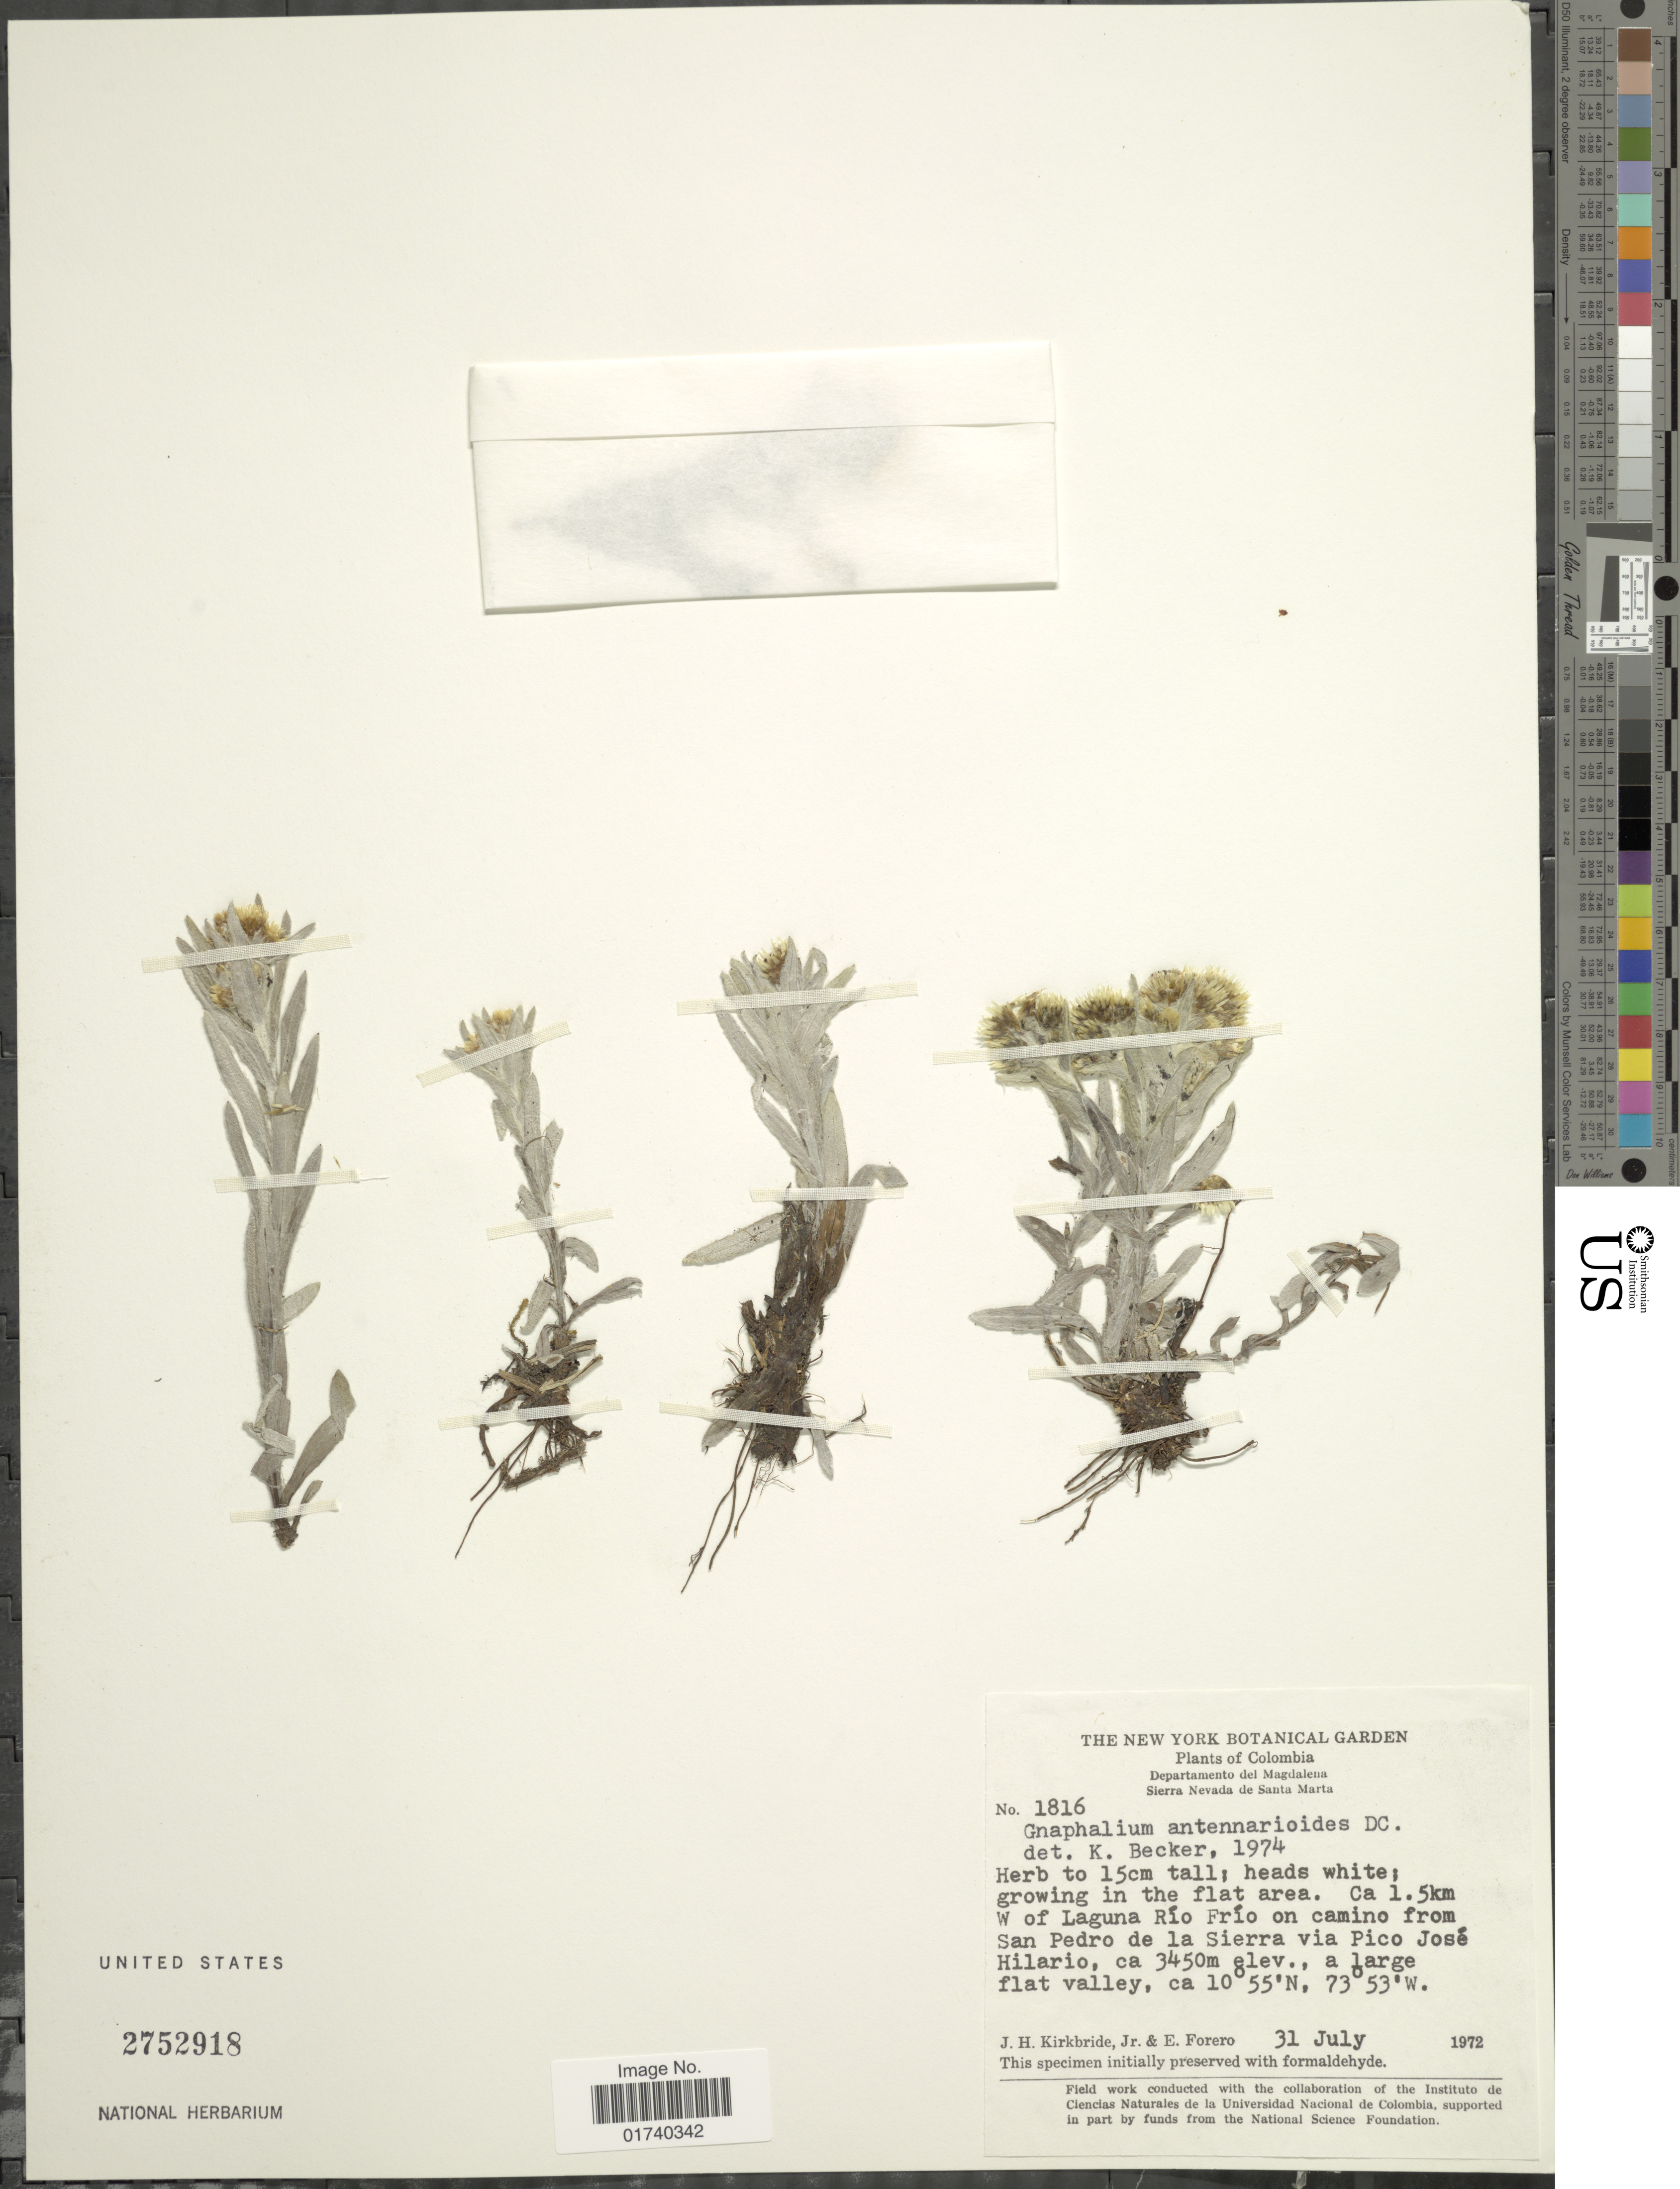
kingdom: Plantae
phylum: Tracheophyta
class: Magnoliopsida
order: Asterales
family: Asteraceae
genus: Chryselium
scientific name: Chryselium gnaphalioides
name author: (Kunth) Urtubey & S.E. Freire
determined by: Nesom, Guy L.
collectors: J. H. Kirkbride & E. Forero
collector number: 1816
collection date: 1972-07-31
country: Colombia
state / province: Magdalena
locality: Departemento del Magdalena, Sierra Nevada de Santa Marta, Ca. 1.5 km W of Laguna Rio Frio on camino from San Pedro de la Sierra via Pico Jose Hilario.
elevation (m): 3450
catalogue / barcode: US 2752918